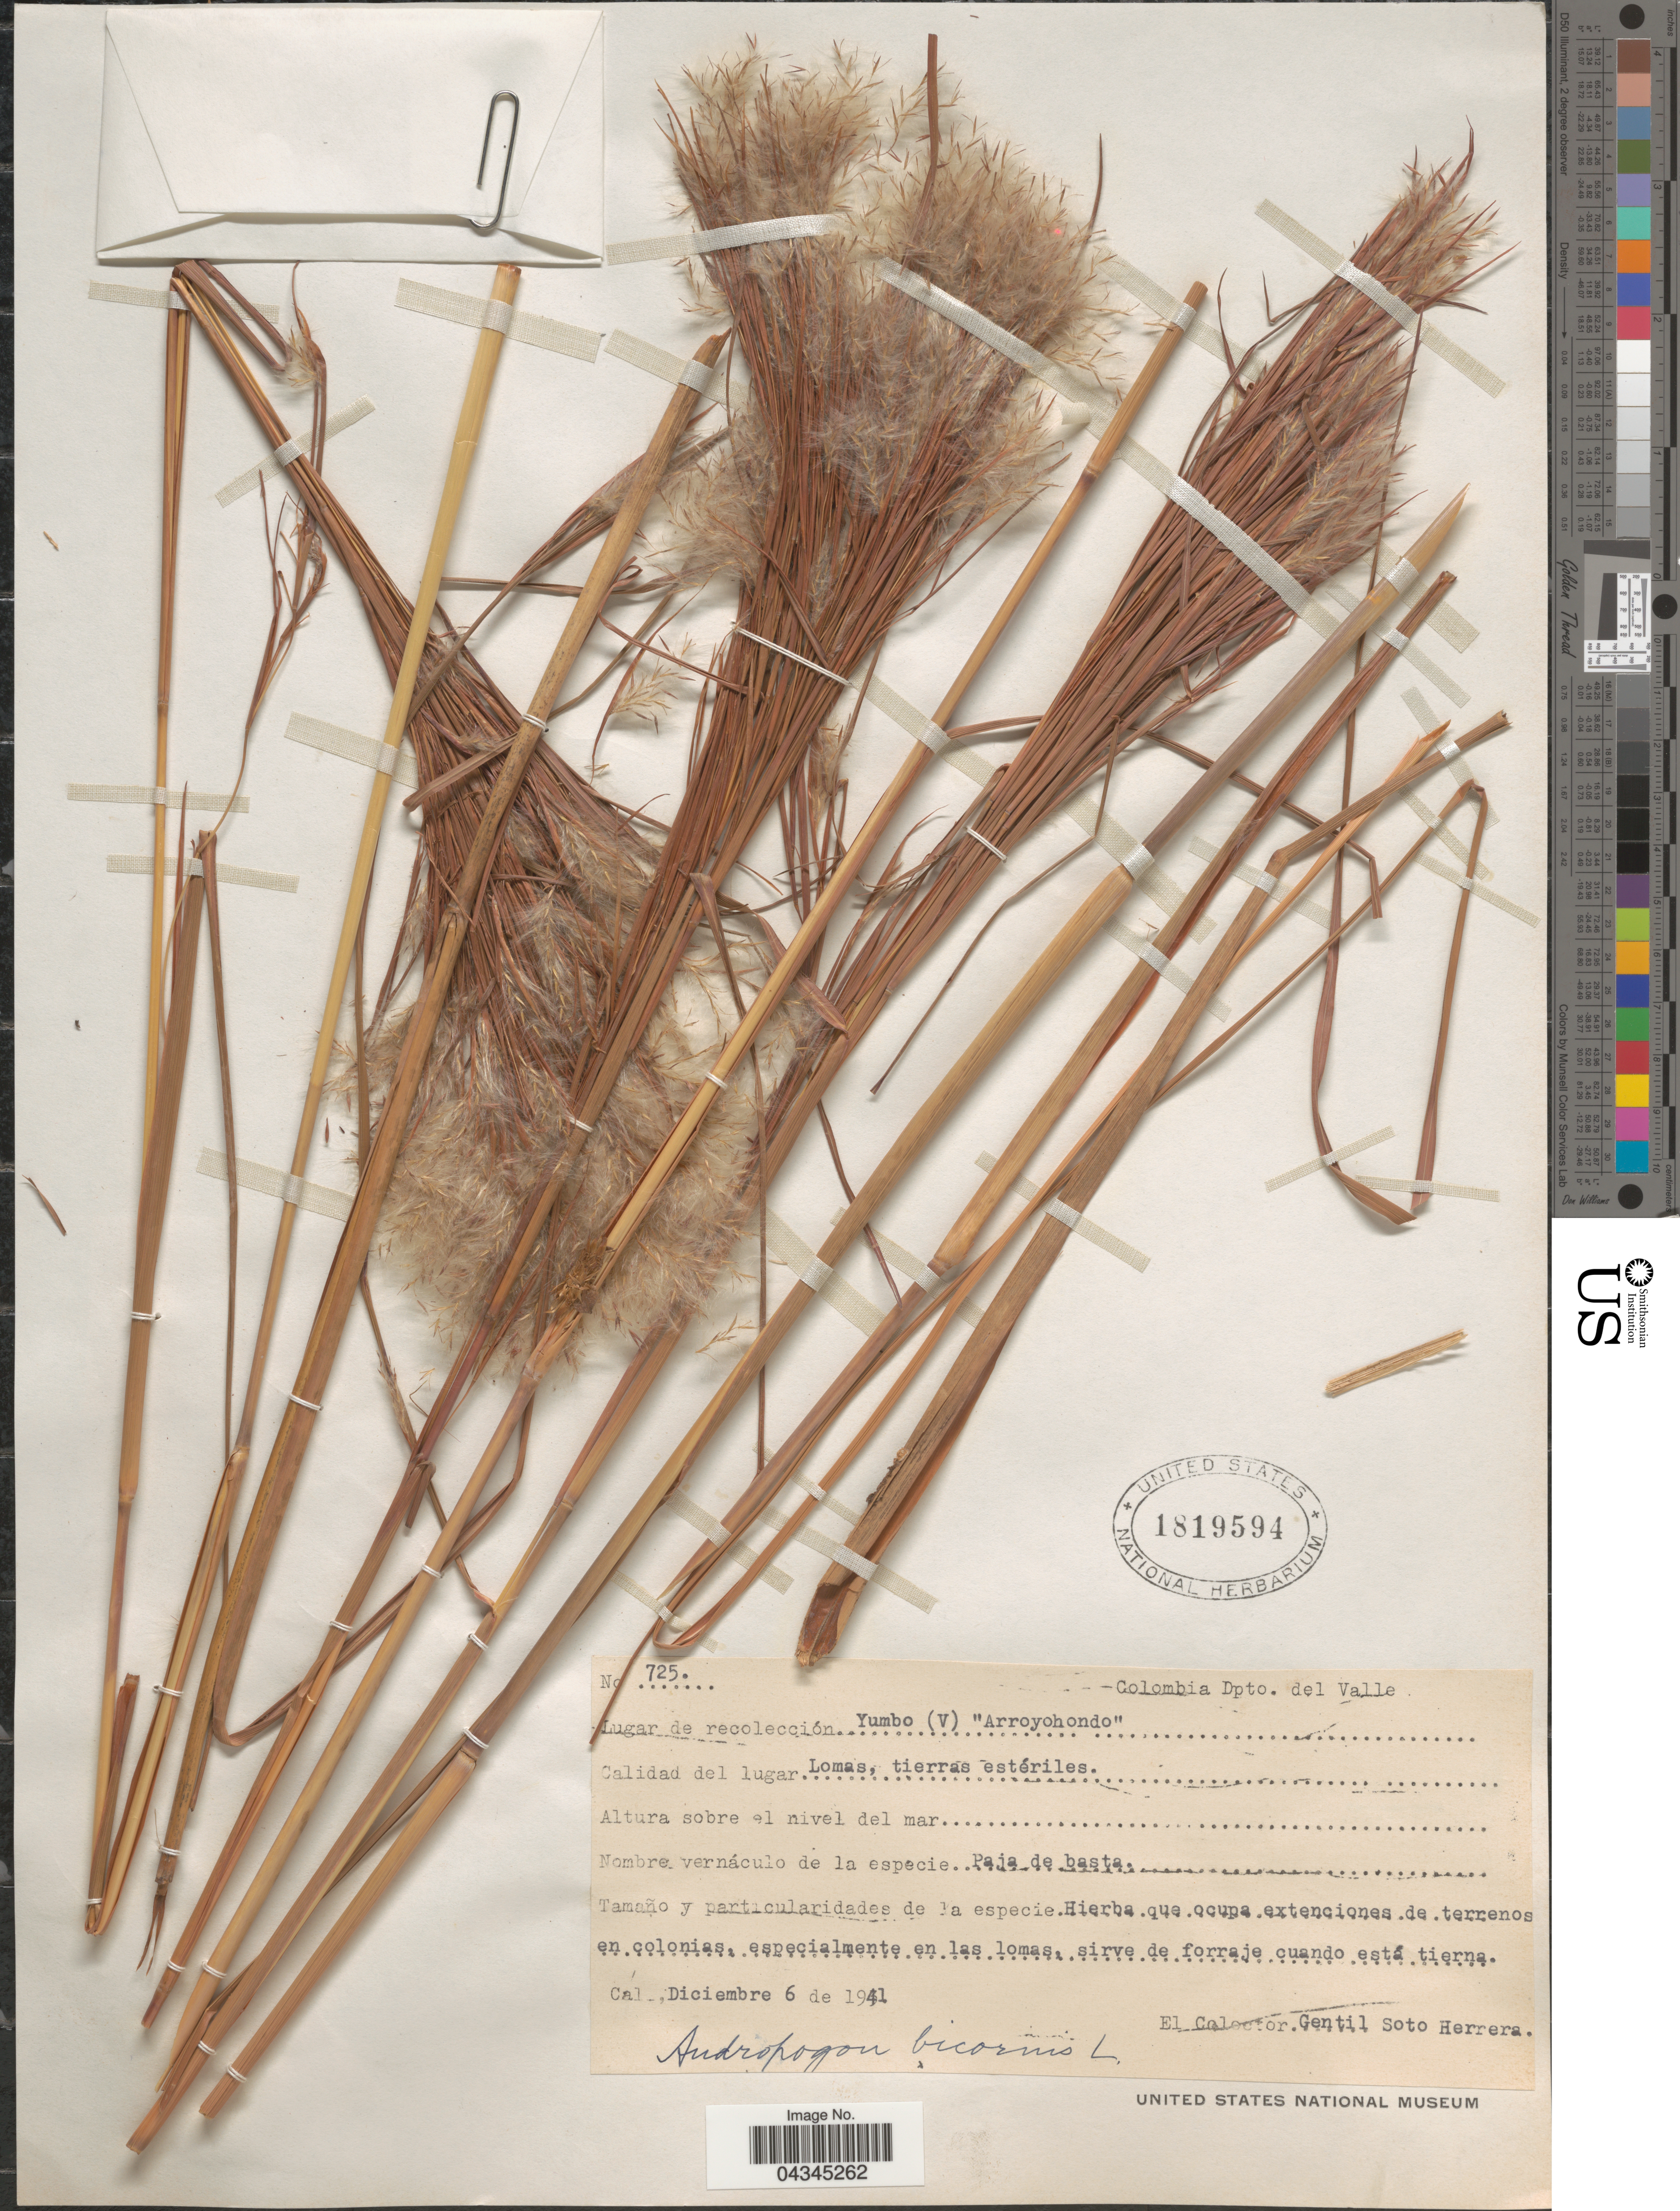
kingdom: Plantae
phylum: Tracheophyta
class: Liliopsida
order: Poales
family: Poaceae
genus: Andropogon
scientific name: Andropogon bicornis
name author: L.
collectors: G. Soto Herrera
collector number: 725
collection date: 1941-12-06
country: Colombia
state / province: Valle del Cauca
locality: Dpto. del Valle. Lomas, tierras estériles.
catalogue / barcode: US 1819594